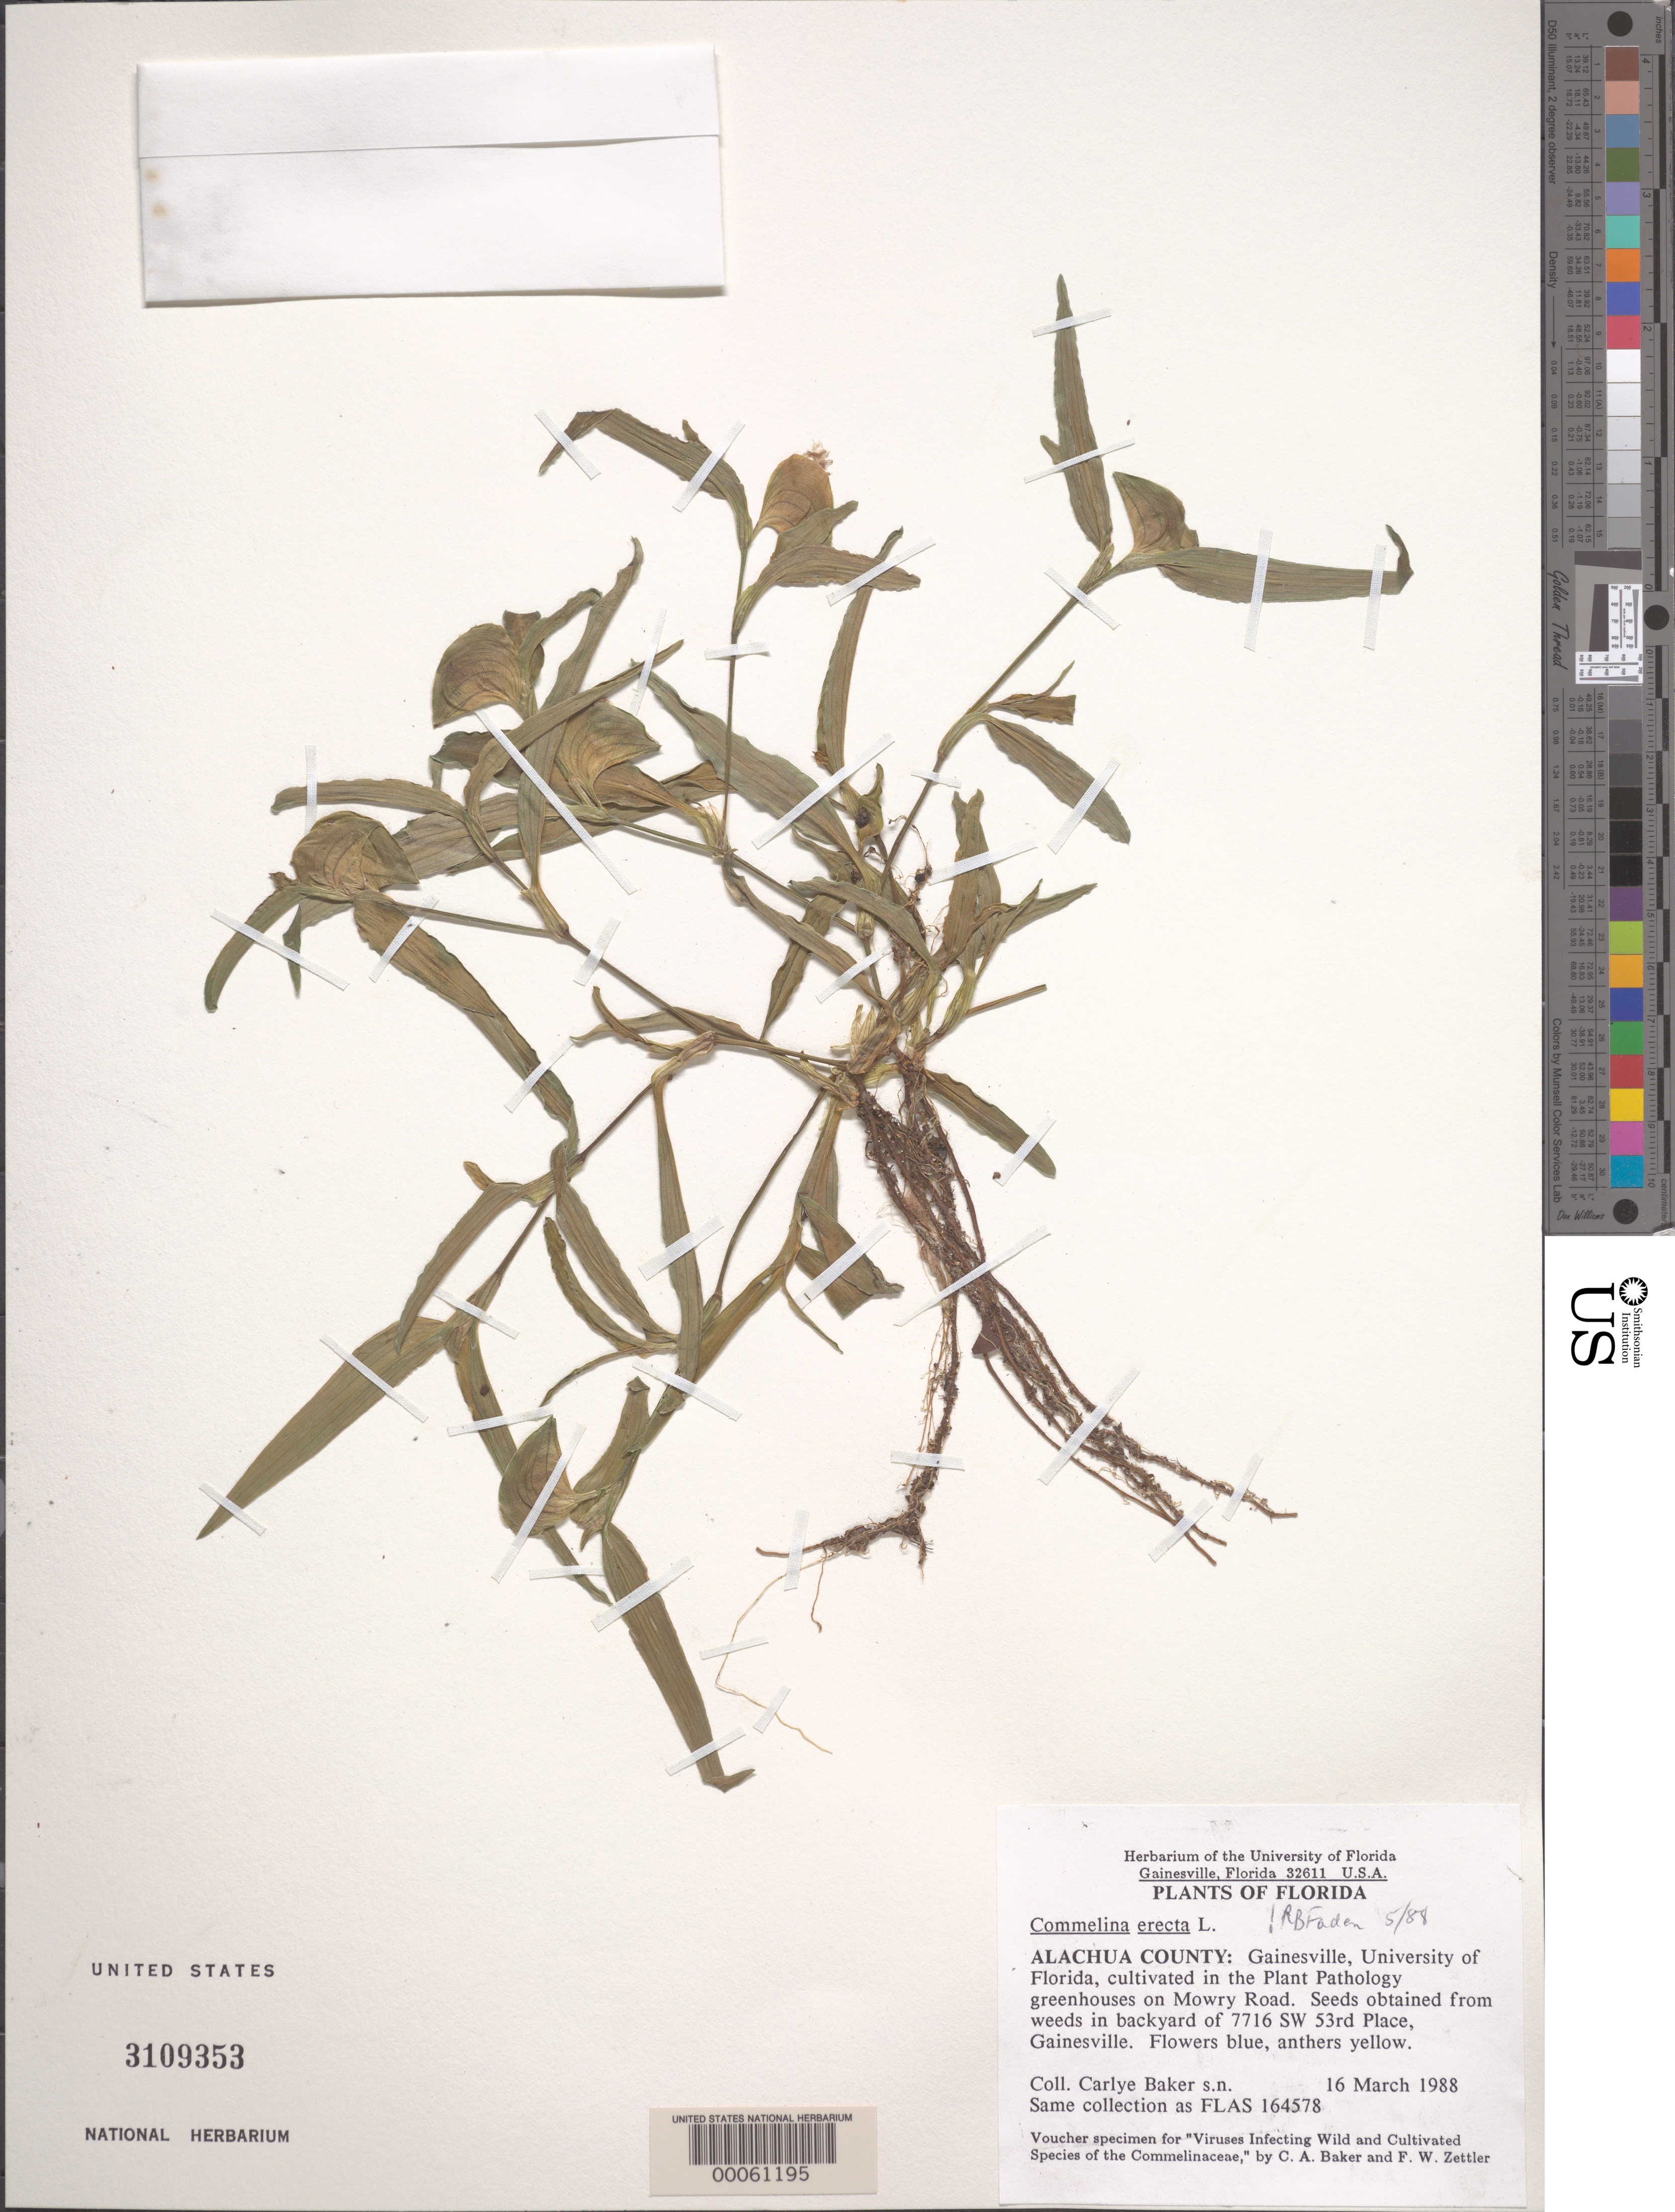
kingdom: Plantae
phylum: Tracheophyta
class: Liliopsida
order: Commelinales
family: Commelinaceae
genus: Commelina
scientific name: Commelina erecta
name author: L.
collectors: C. Baker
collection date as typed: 16 Mar 1988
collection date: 1988-03-16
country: United States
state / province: Florida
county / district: Alachua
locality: Gainsville; univ. of florida, plant pathology greenhouse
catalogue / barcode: US 3109353